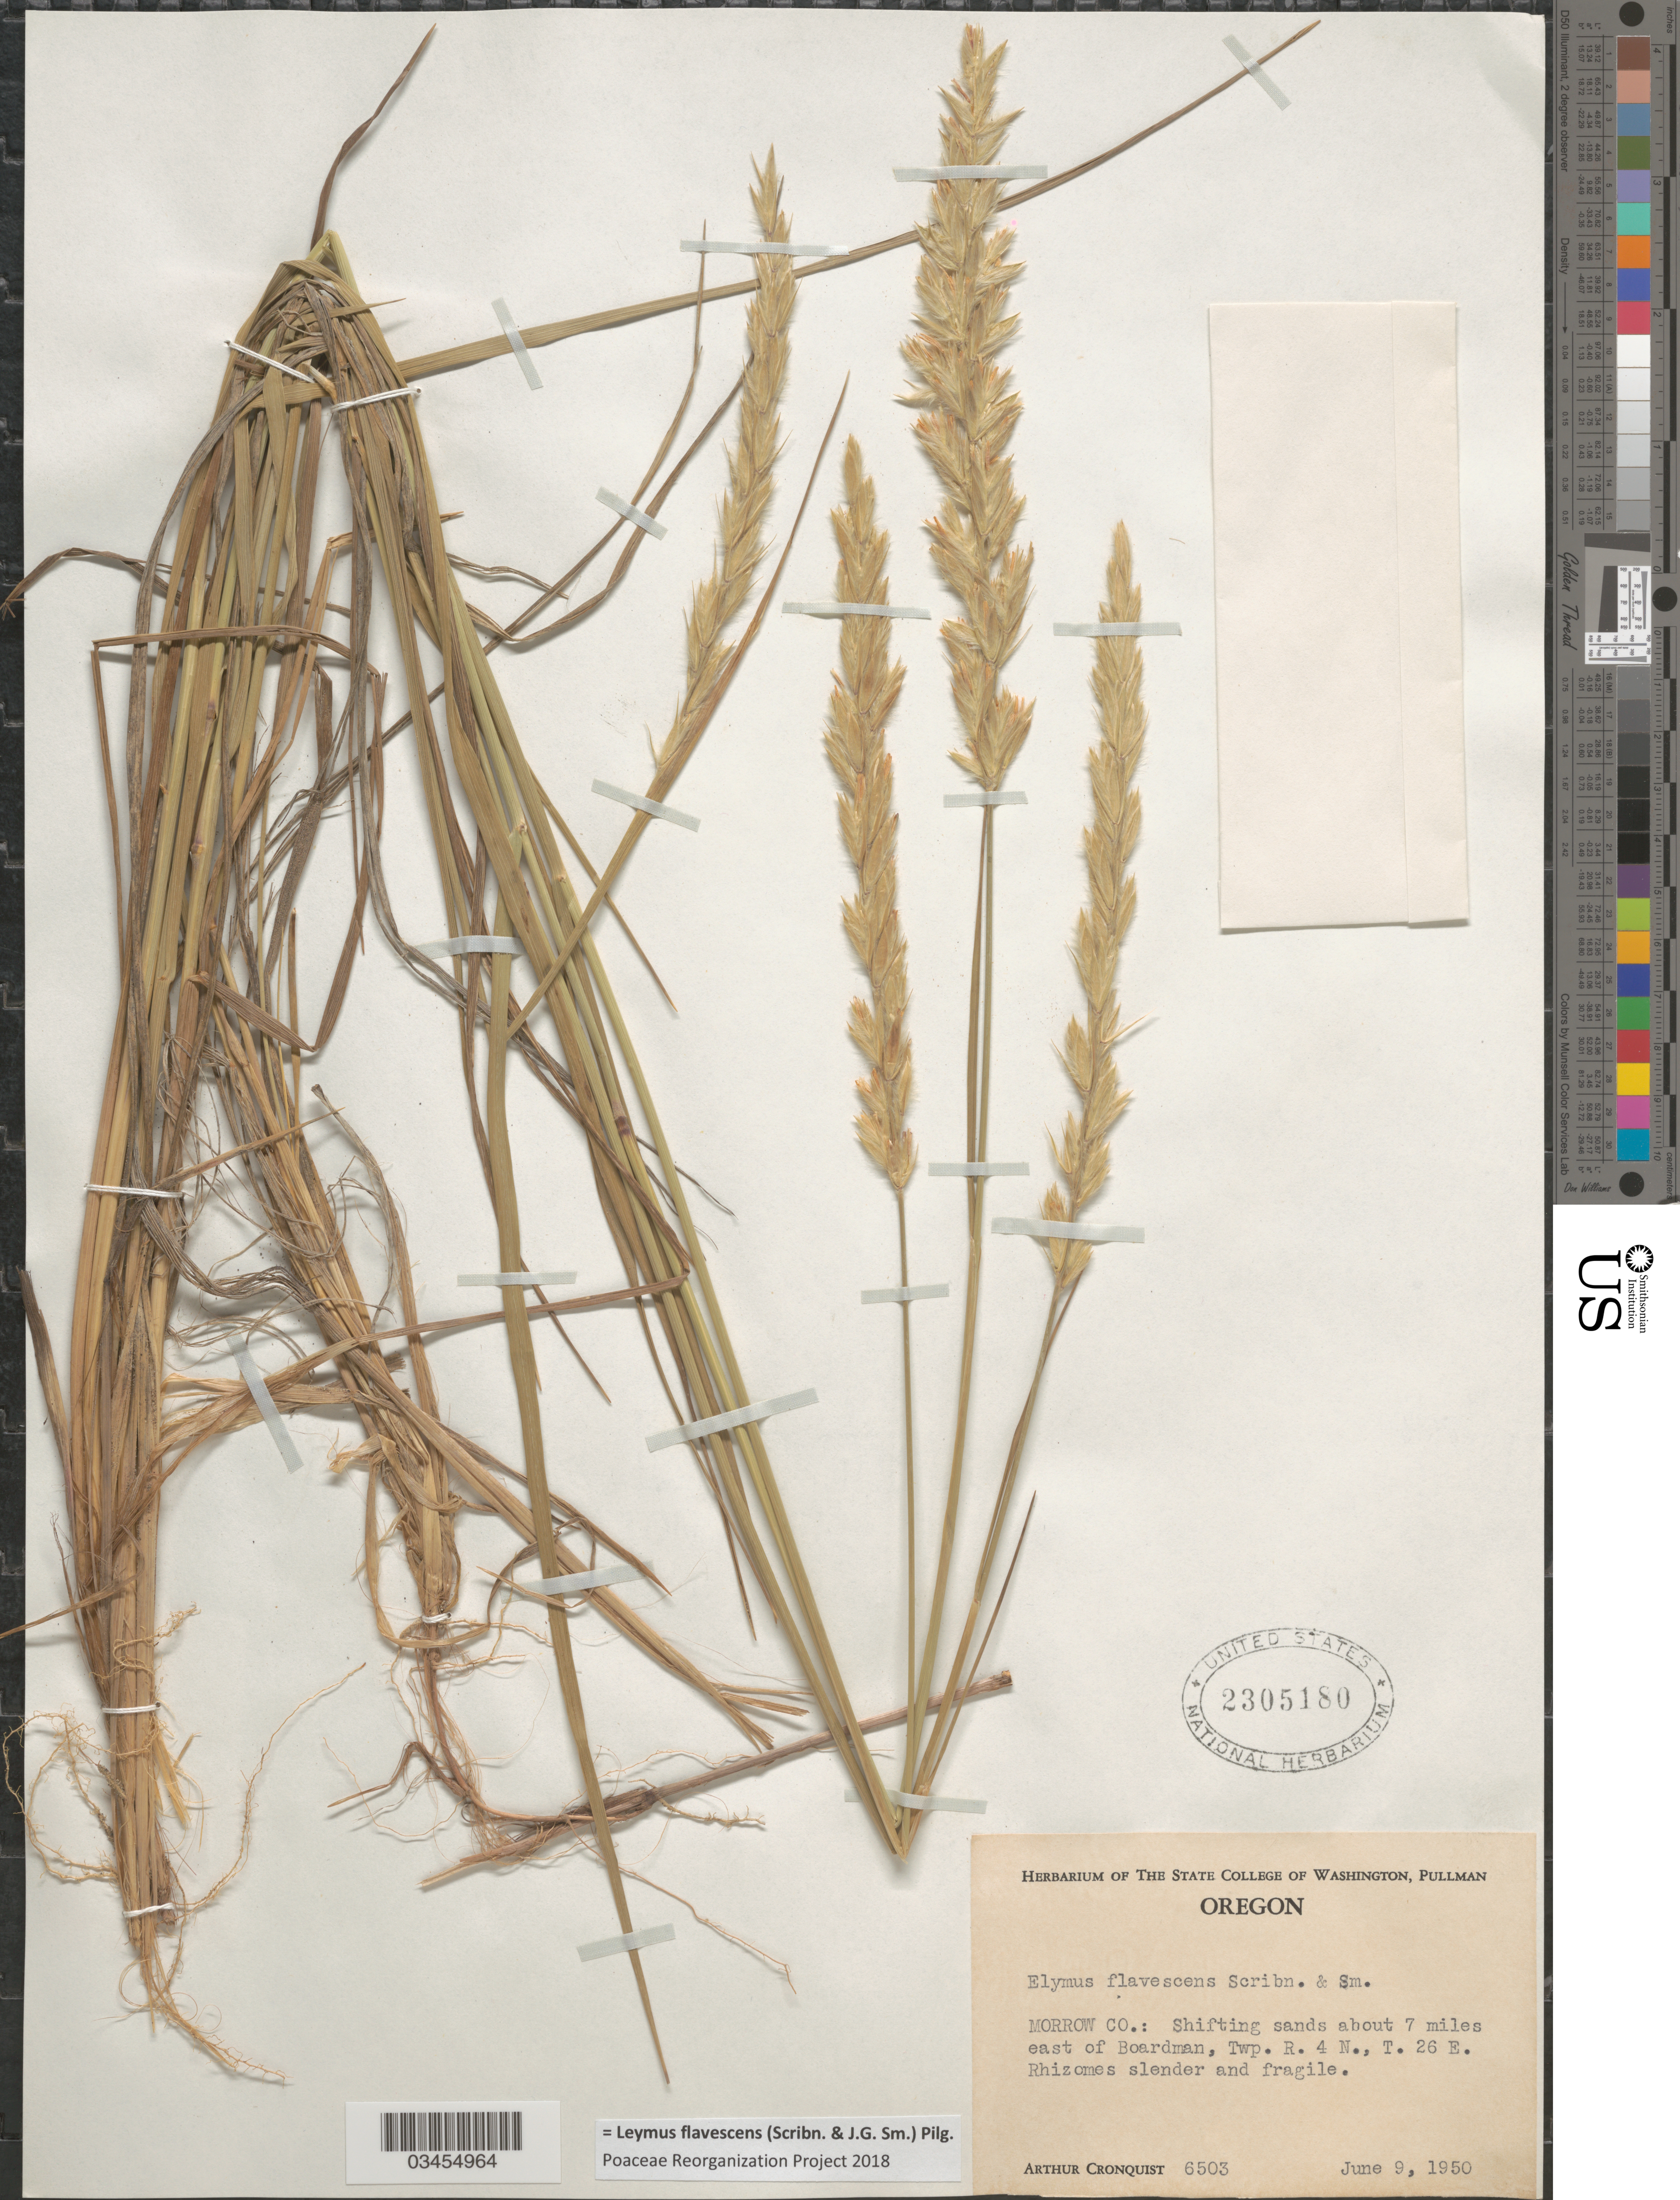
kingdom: Plantae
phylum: Tracheophyta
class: Liliopsida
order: Poales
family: Poaceae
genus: Leymus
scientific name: Leymus flavescens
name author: (Scribn. & J.G. Sm.) Pilg.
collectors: A. J. Cronquist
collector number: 6503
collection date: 1950-06-09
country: United States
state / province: Oregon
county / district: Morrow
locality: Morrow Co.: Shifting sands about 7 miles east of Boardman, Twp. R. 4 N., T. 26 E.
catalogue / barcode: US 2305180